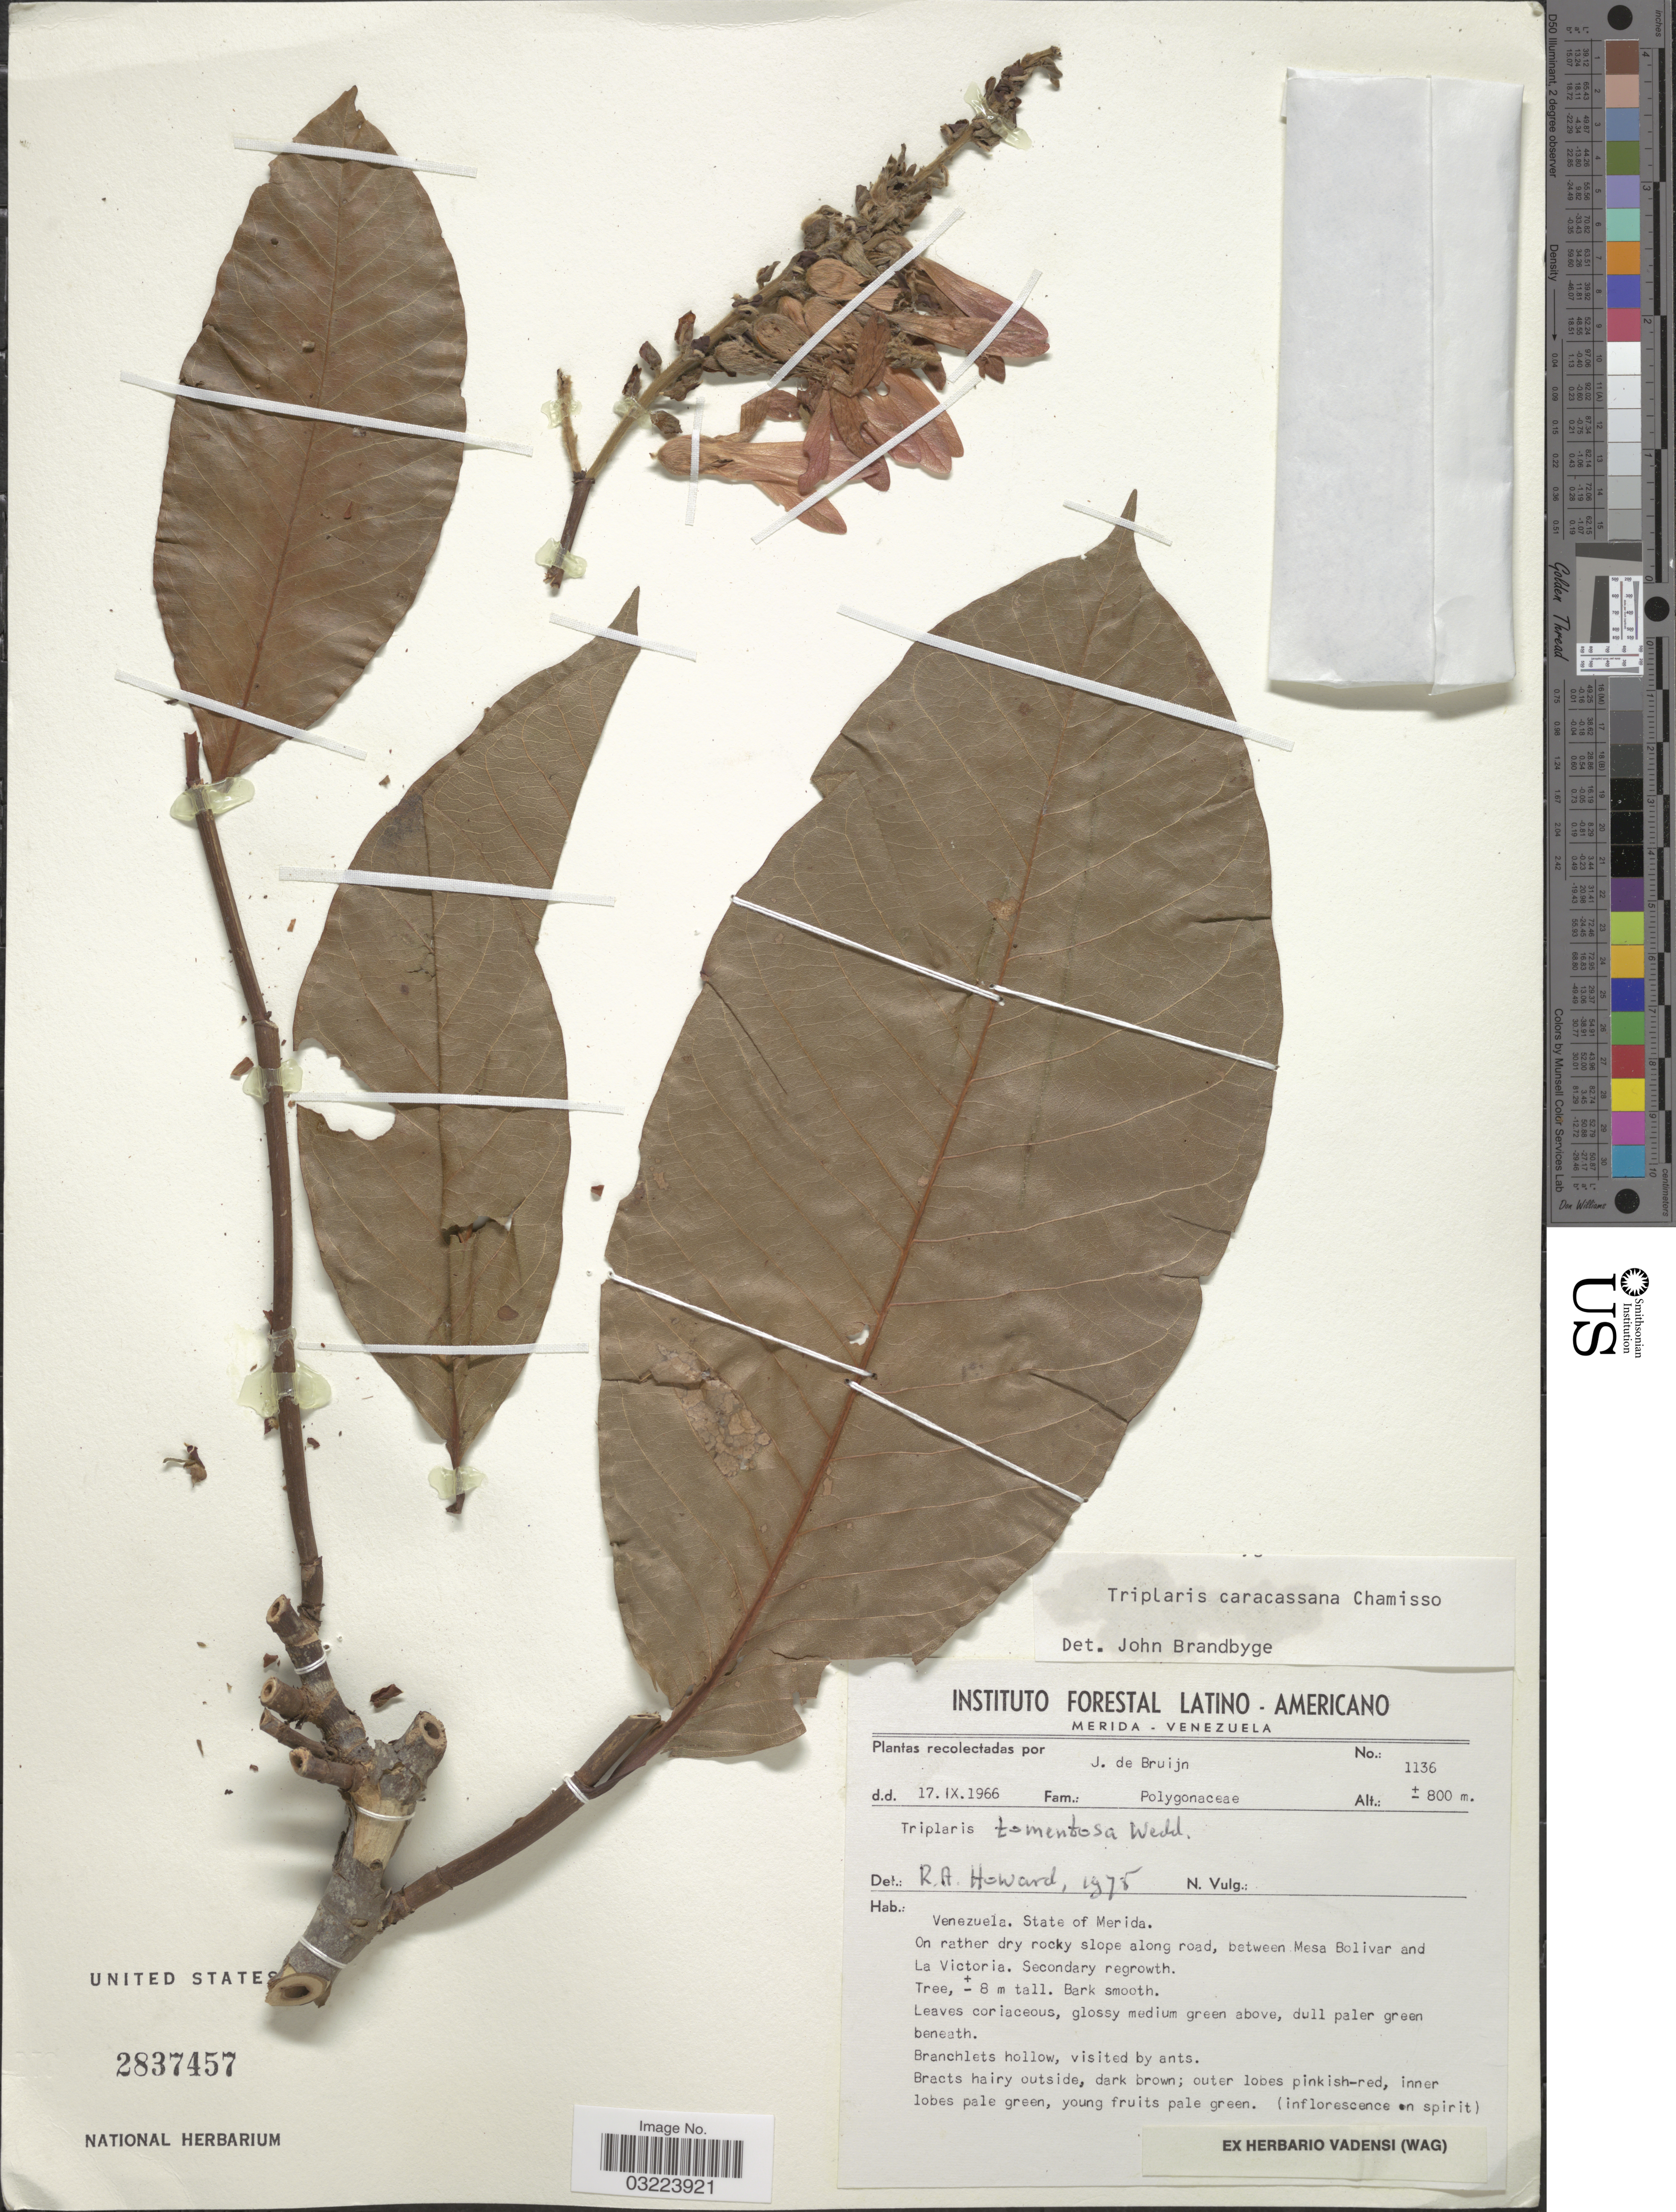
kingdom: Plantae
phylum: Tracheophyta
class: Magnoliopsida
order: Caryophyllales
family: Polygonaceae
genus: Triplaris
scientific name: Triplaris caracasana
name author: Cham.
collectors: J. Bruijn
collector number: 1136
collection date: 1966-09-17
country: Venezuela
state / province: Mérida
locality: Between Mesa Bolivar and La Victoria.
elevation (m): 800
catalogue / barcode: US 2837457